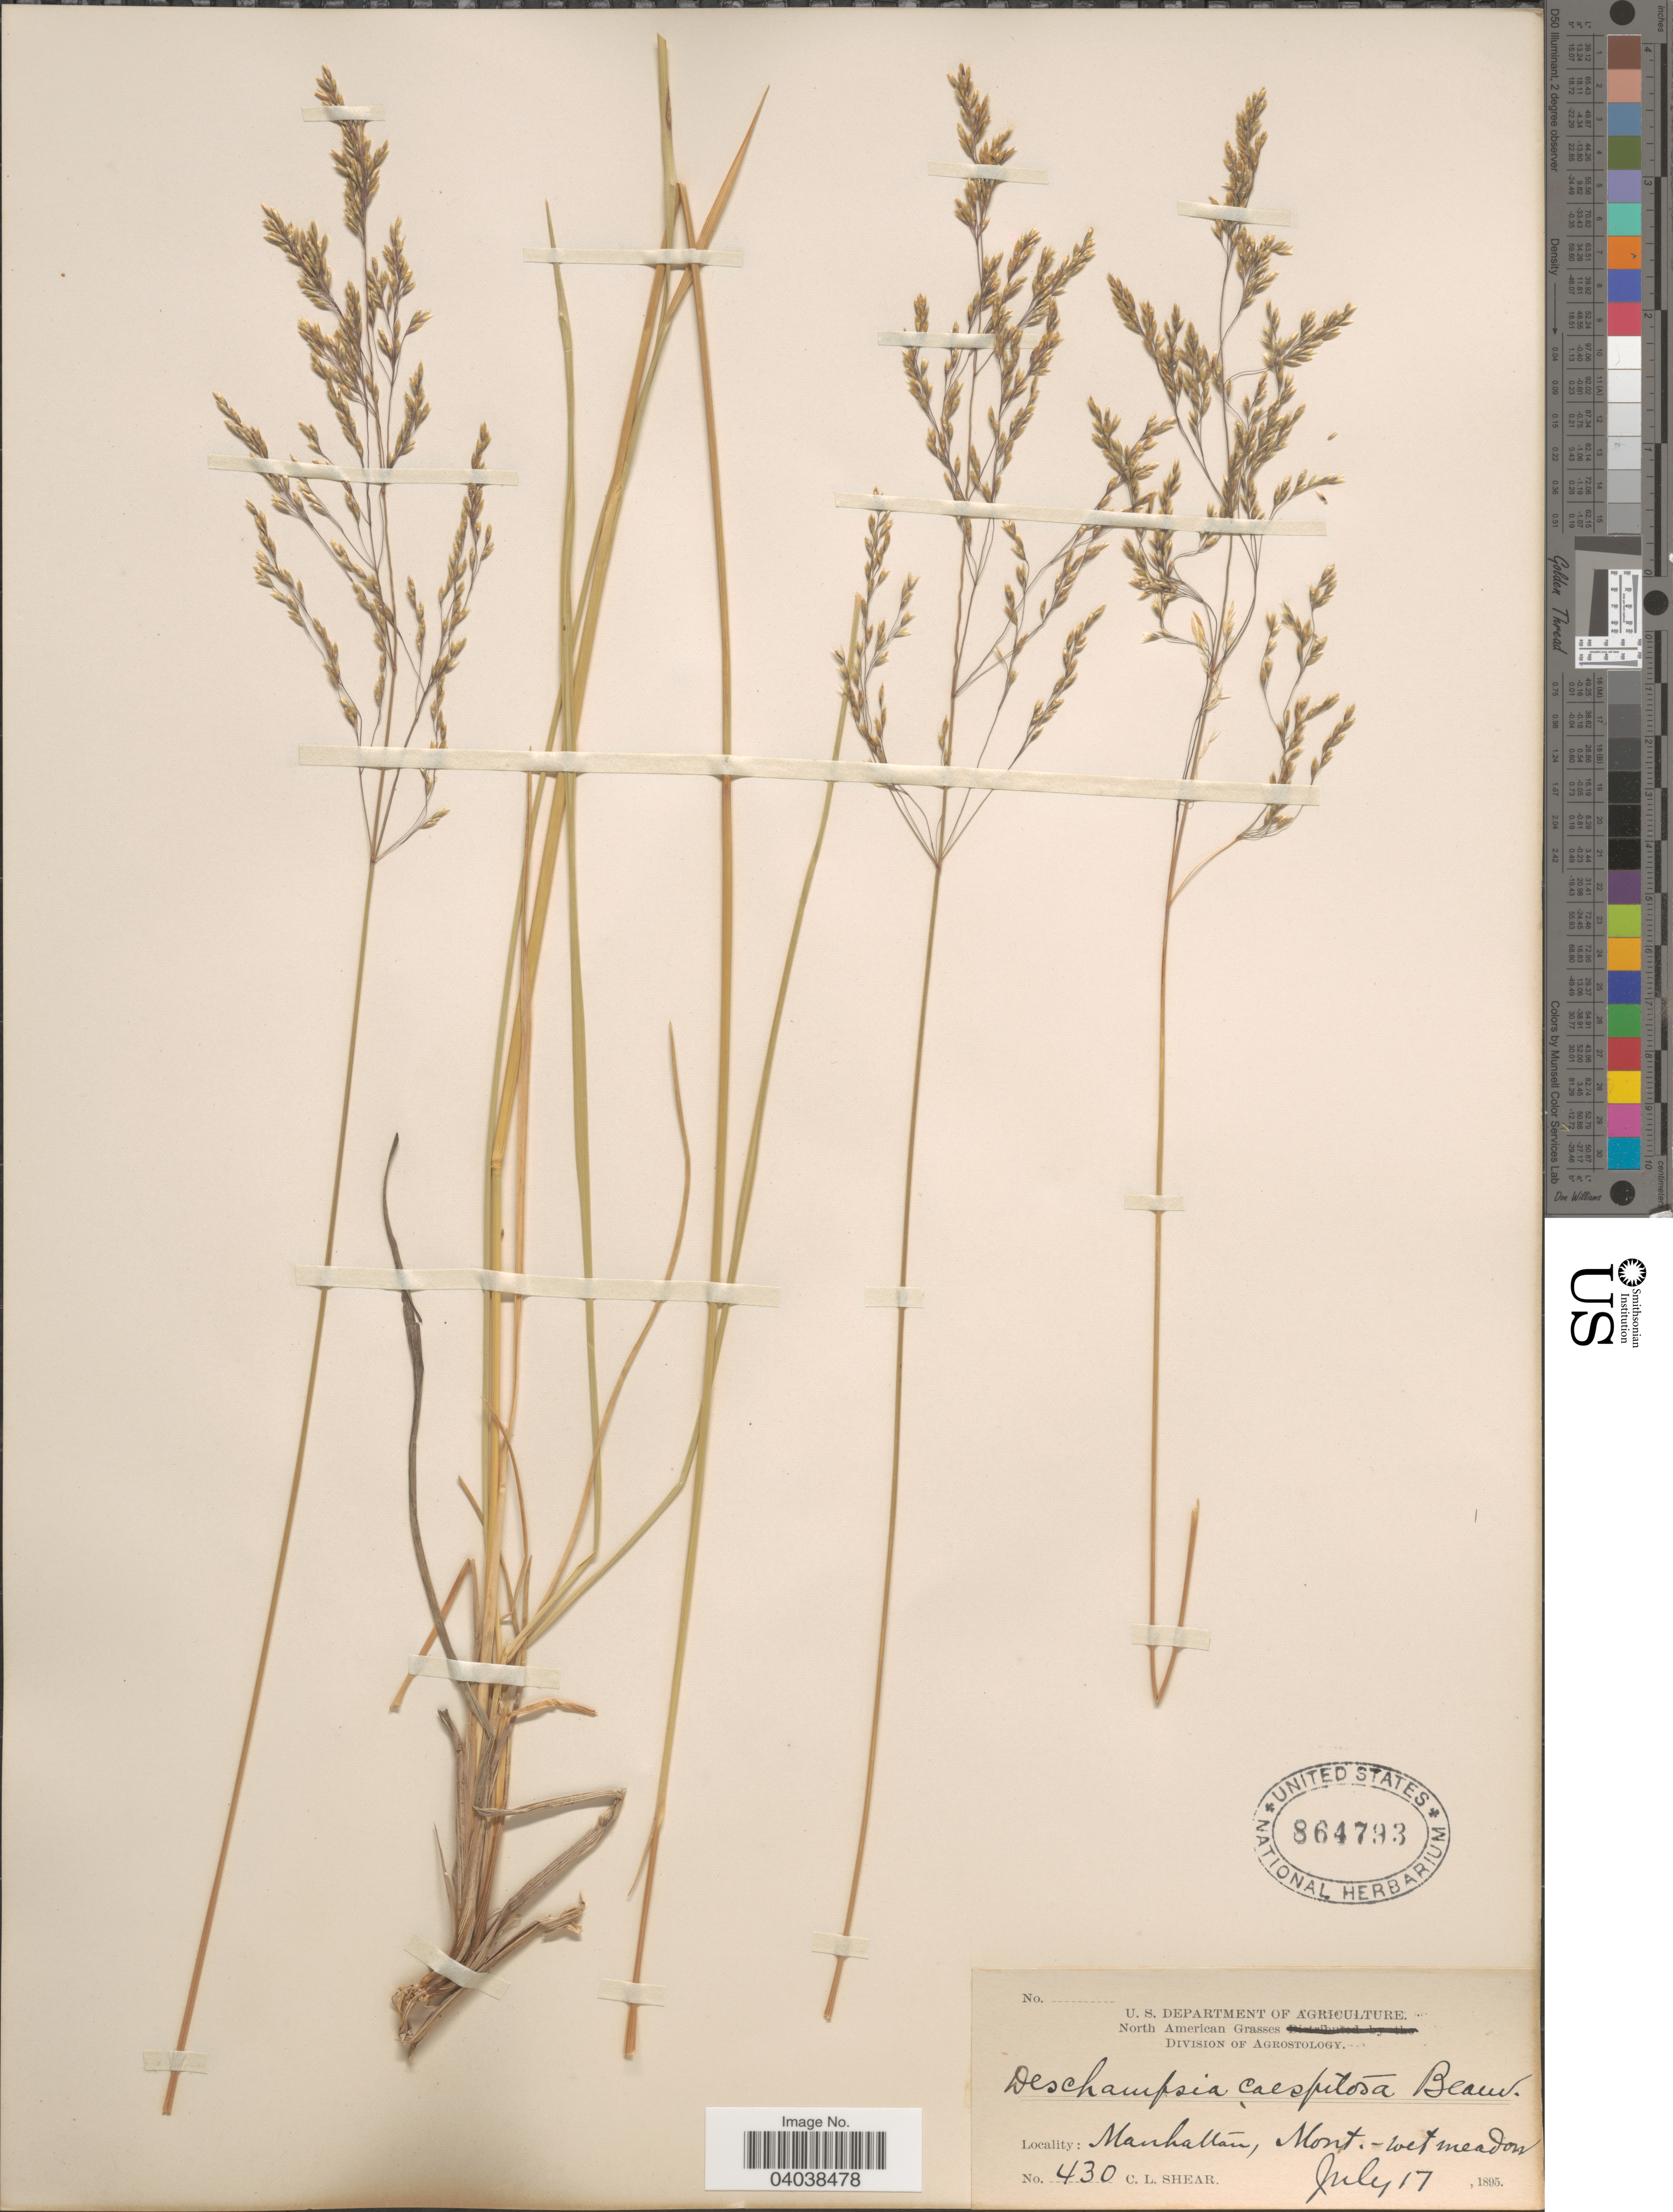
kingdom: Plantae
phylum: Tracheophyta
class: Liliopsida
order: Poales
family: Poaceae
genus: Deschampsia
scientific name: Deschampsia cespitosa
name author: (L.) P. Beauv.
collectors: C. L. Shear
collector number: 430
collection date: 1895-07-17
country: United States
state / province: Montana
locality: Manhattan.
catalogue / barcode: US 864793